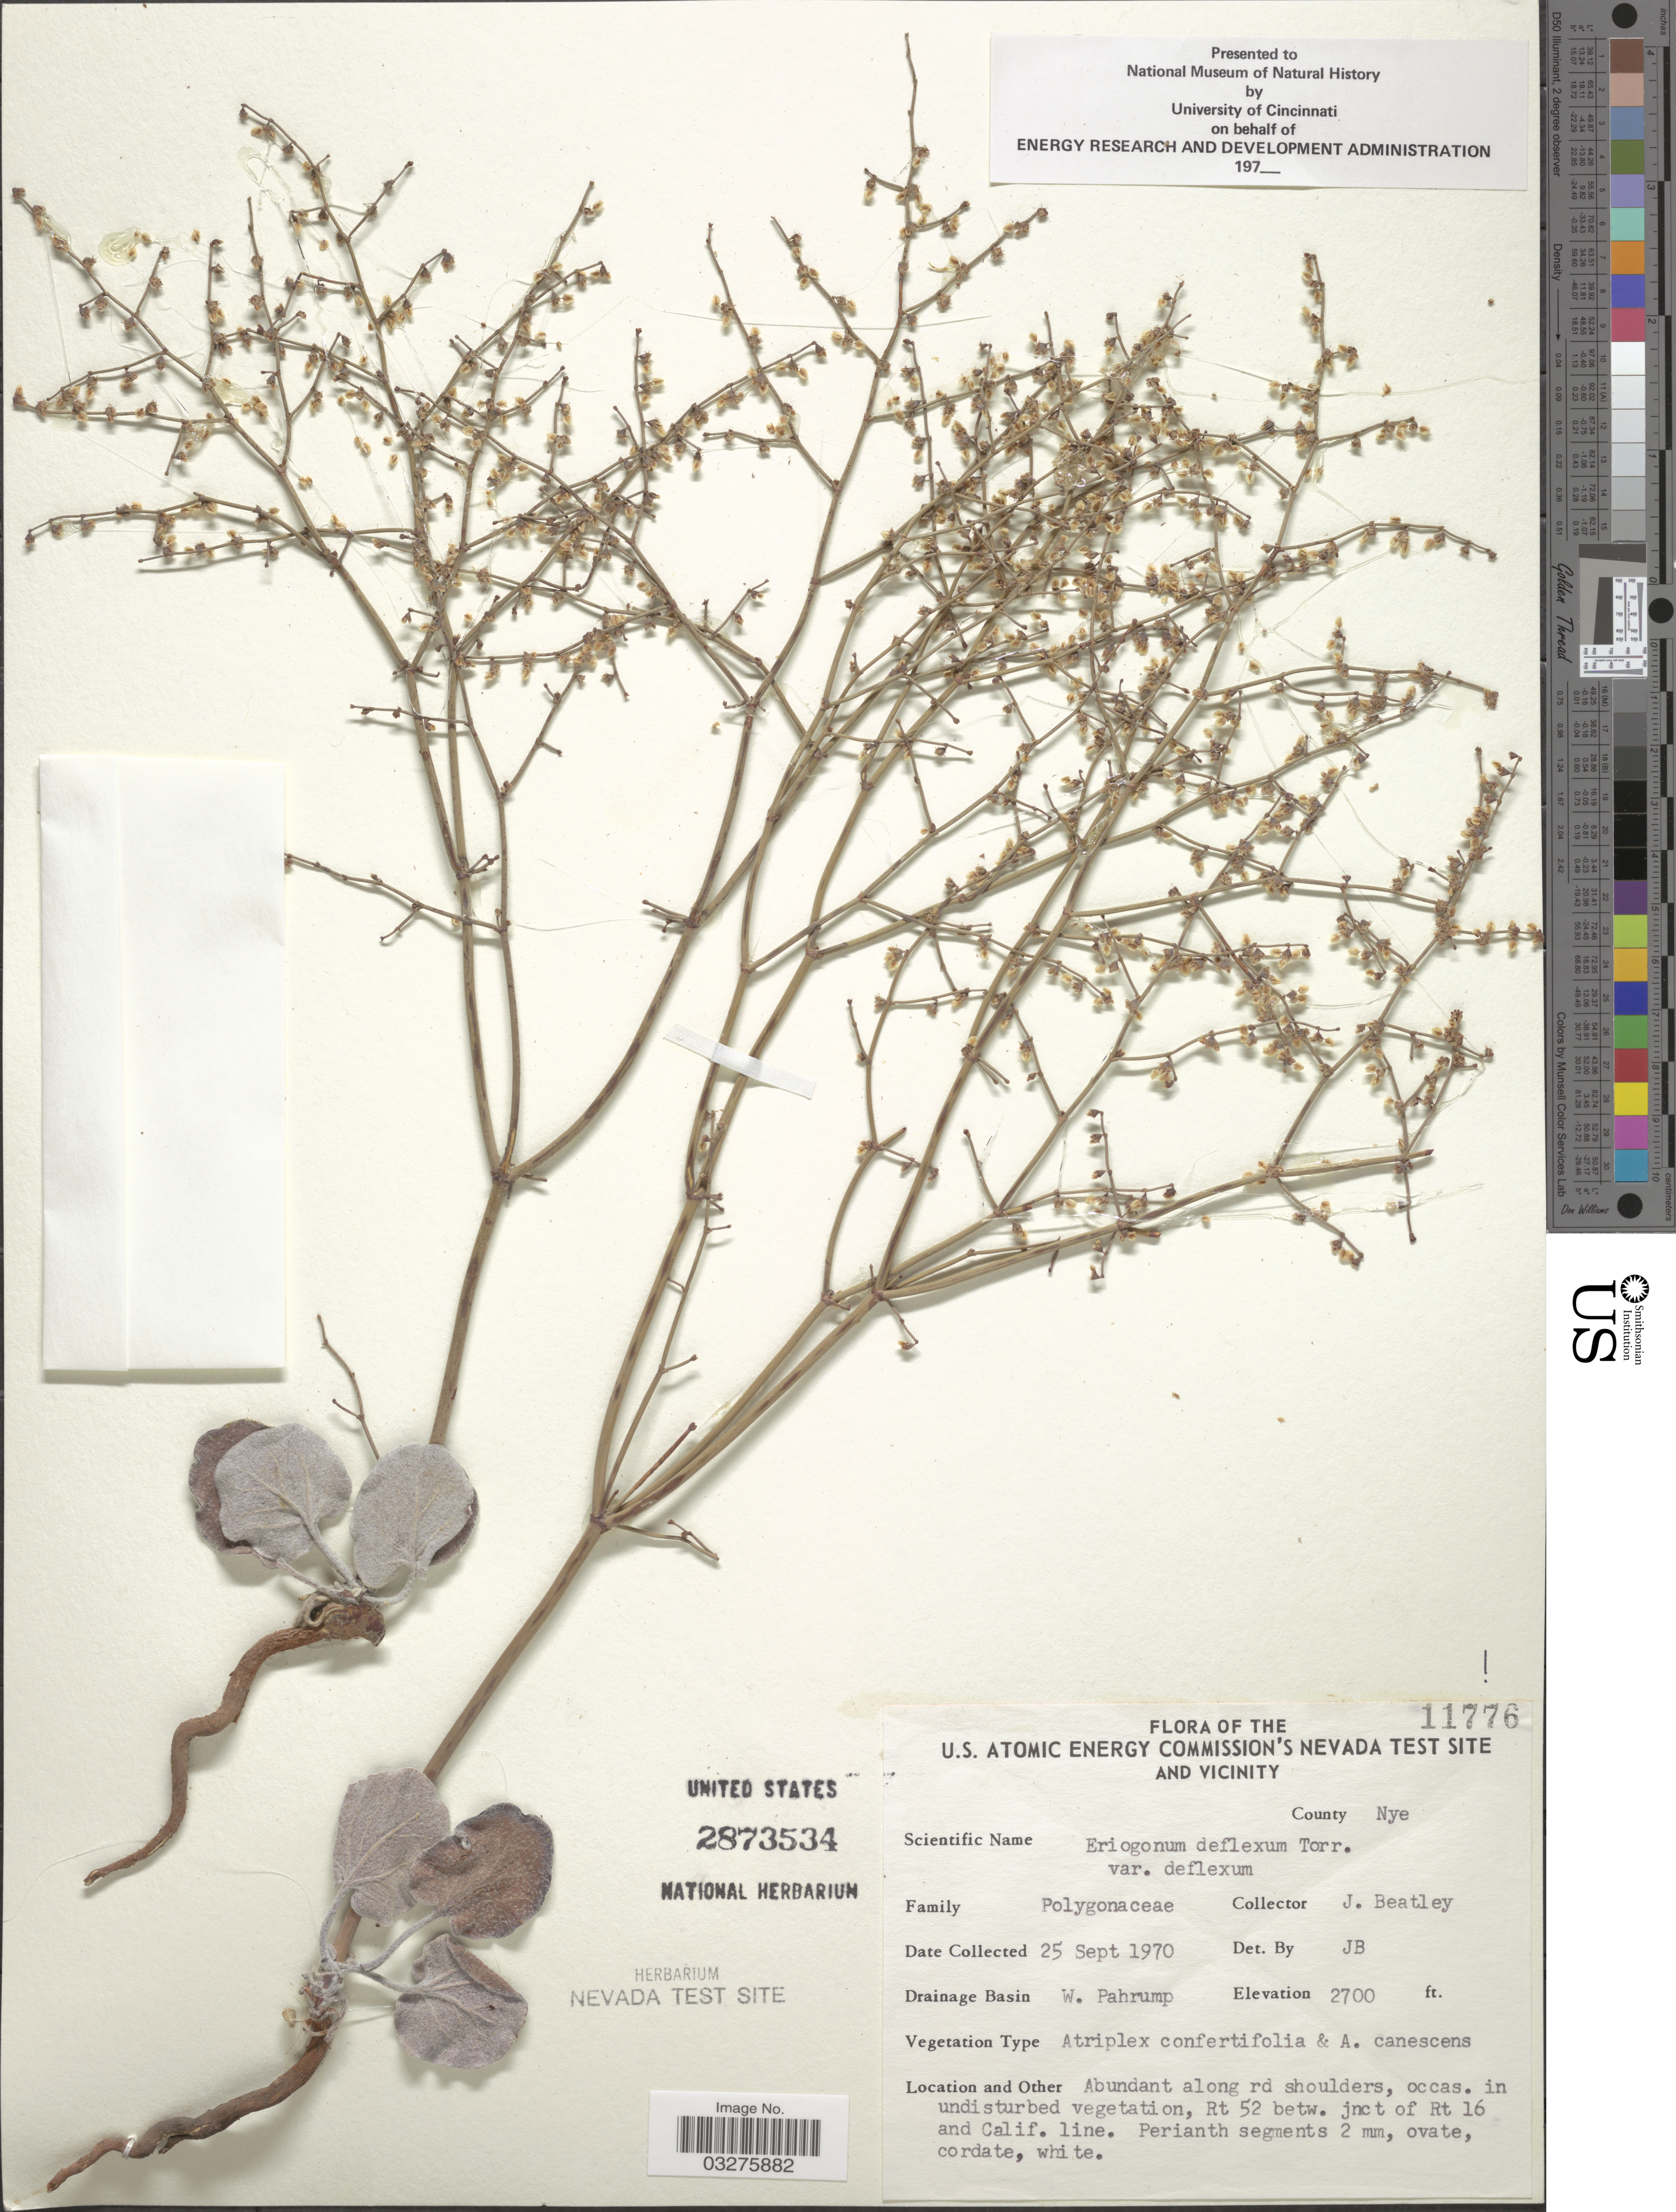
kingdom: Plantae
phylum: Tracheophyta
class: Magnoliopsida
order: Caryophyllales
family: Polygonaceae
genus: Eriogonum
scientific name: Eriogonum deflexum var. deflexum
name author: Torr. in Ives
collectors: J. C. Beatley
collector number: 11776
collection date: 1970-09-25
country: United States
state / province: Nevada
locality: U.S. Atomic Energy Commission's Nevada test site and vicinity. County Nye. Drainage Basin W. Pahrump. Rt 52 betw. jnct of Rt 16 and Calif. line.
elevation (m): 823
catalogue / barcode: US 2873534